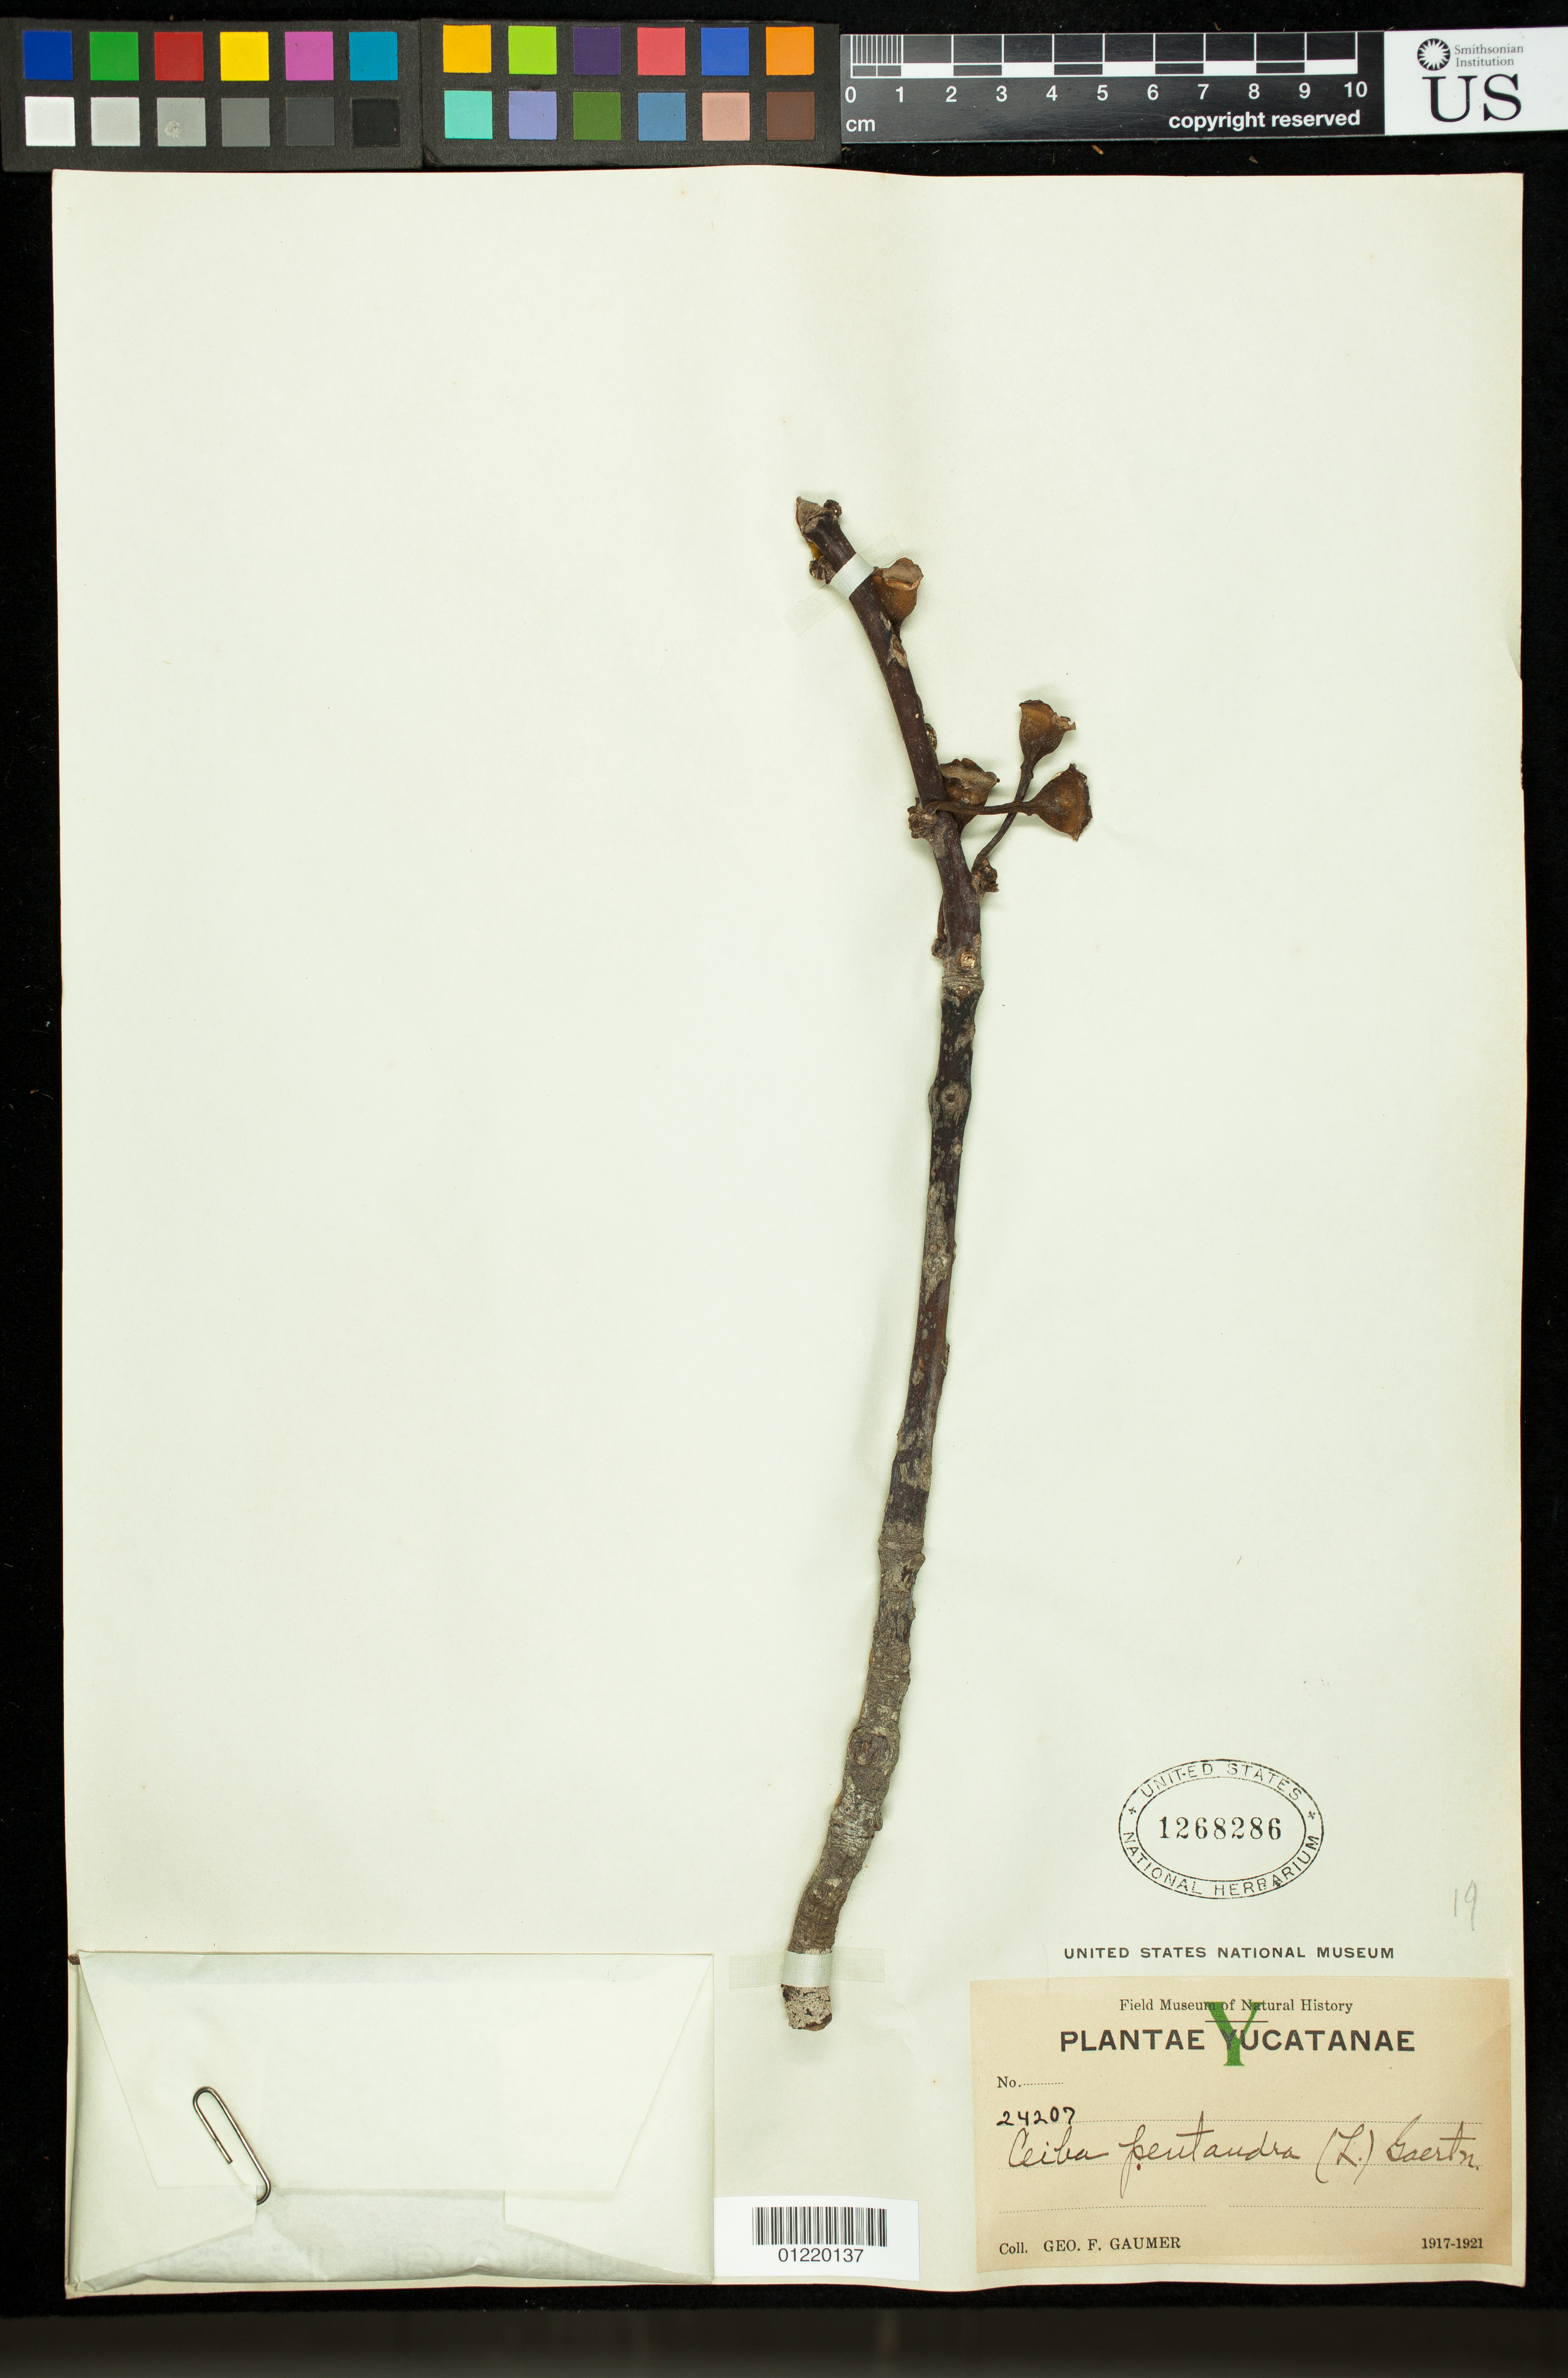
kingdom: Plantae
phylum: Tracheophyta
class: Magnoliopsida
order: Malvales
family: Malvaceae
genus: Ceiba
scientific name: Ceiba parvifolia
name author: Rose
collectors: G. F. Gaumer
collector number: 24207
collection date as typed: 1917/1921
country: Mexico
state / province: Yucatán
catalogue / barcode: US 1268286